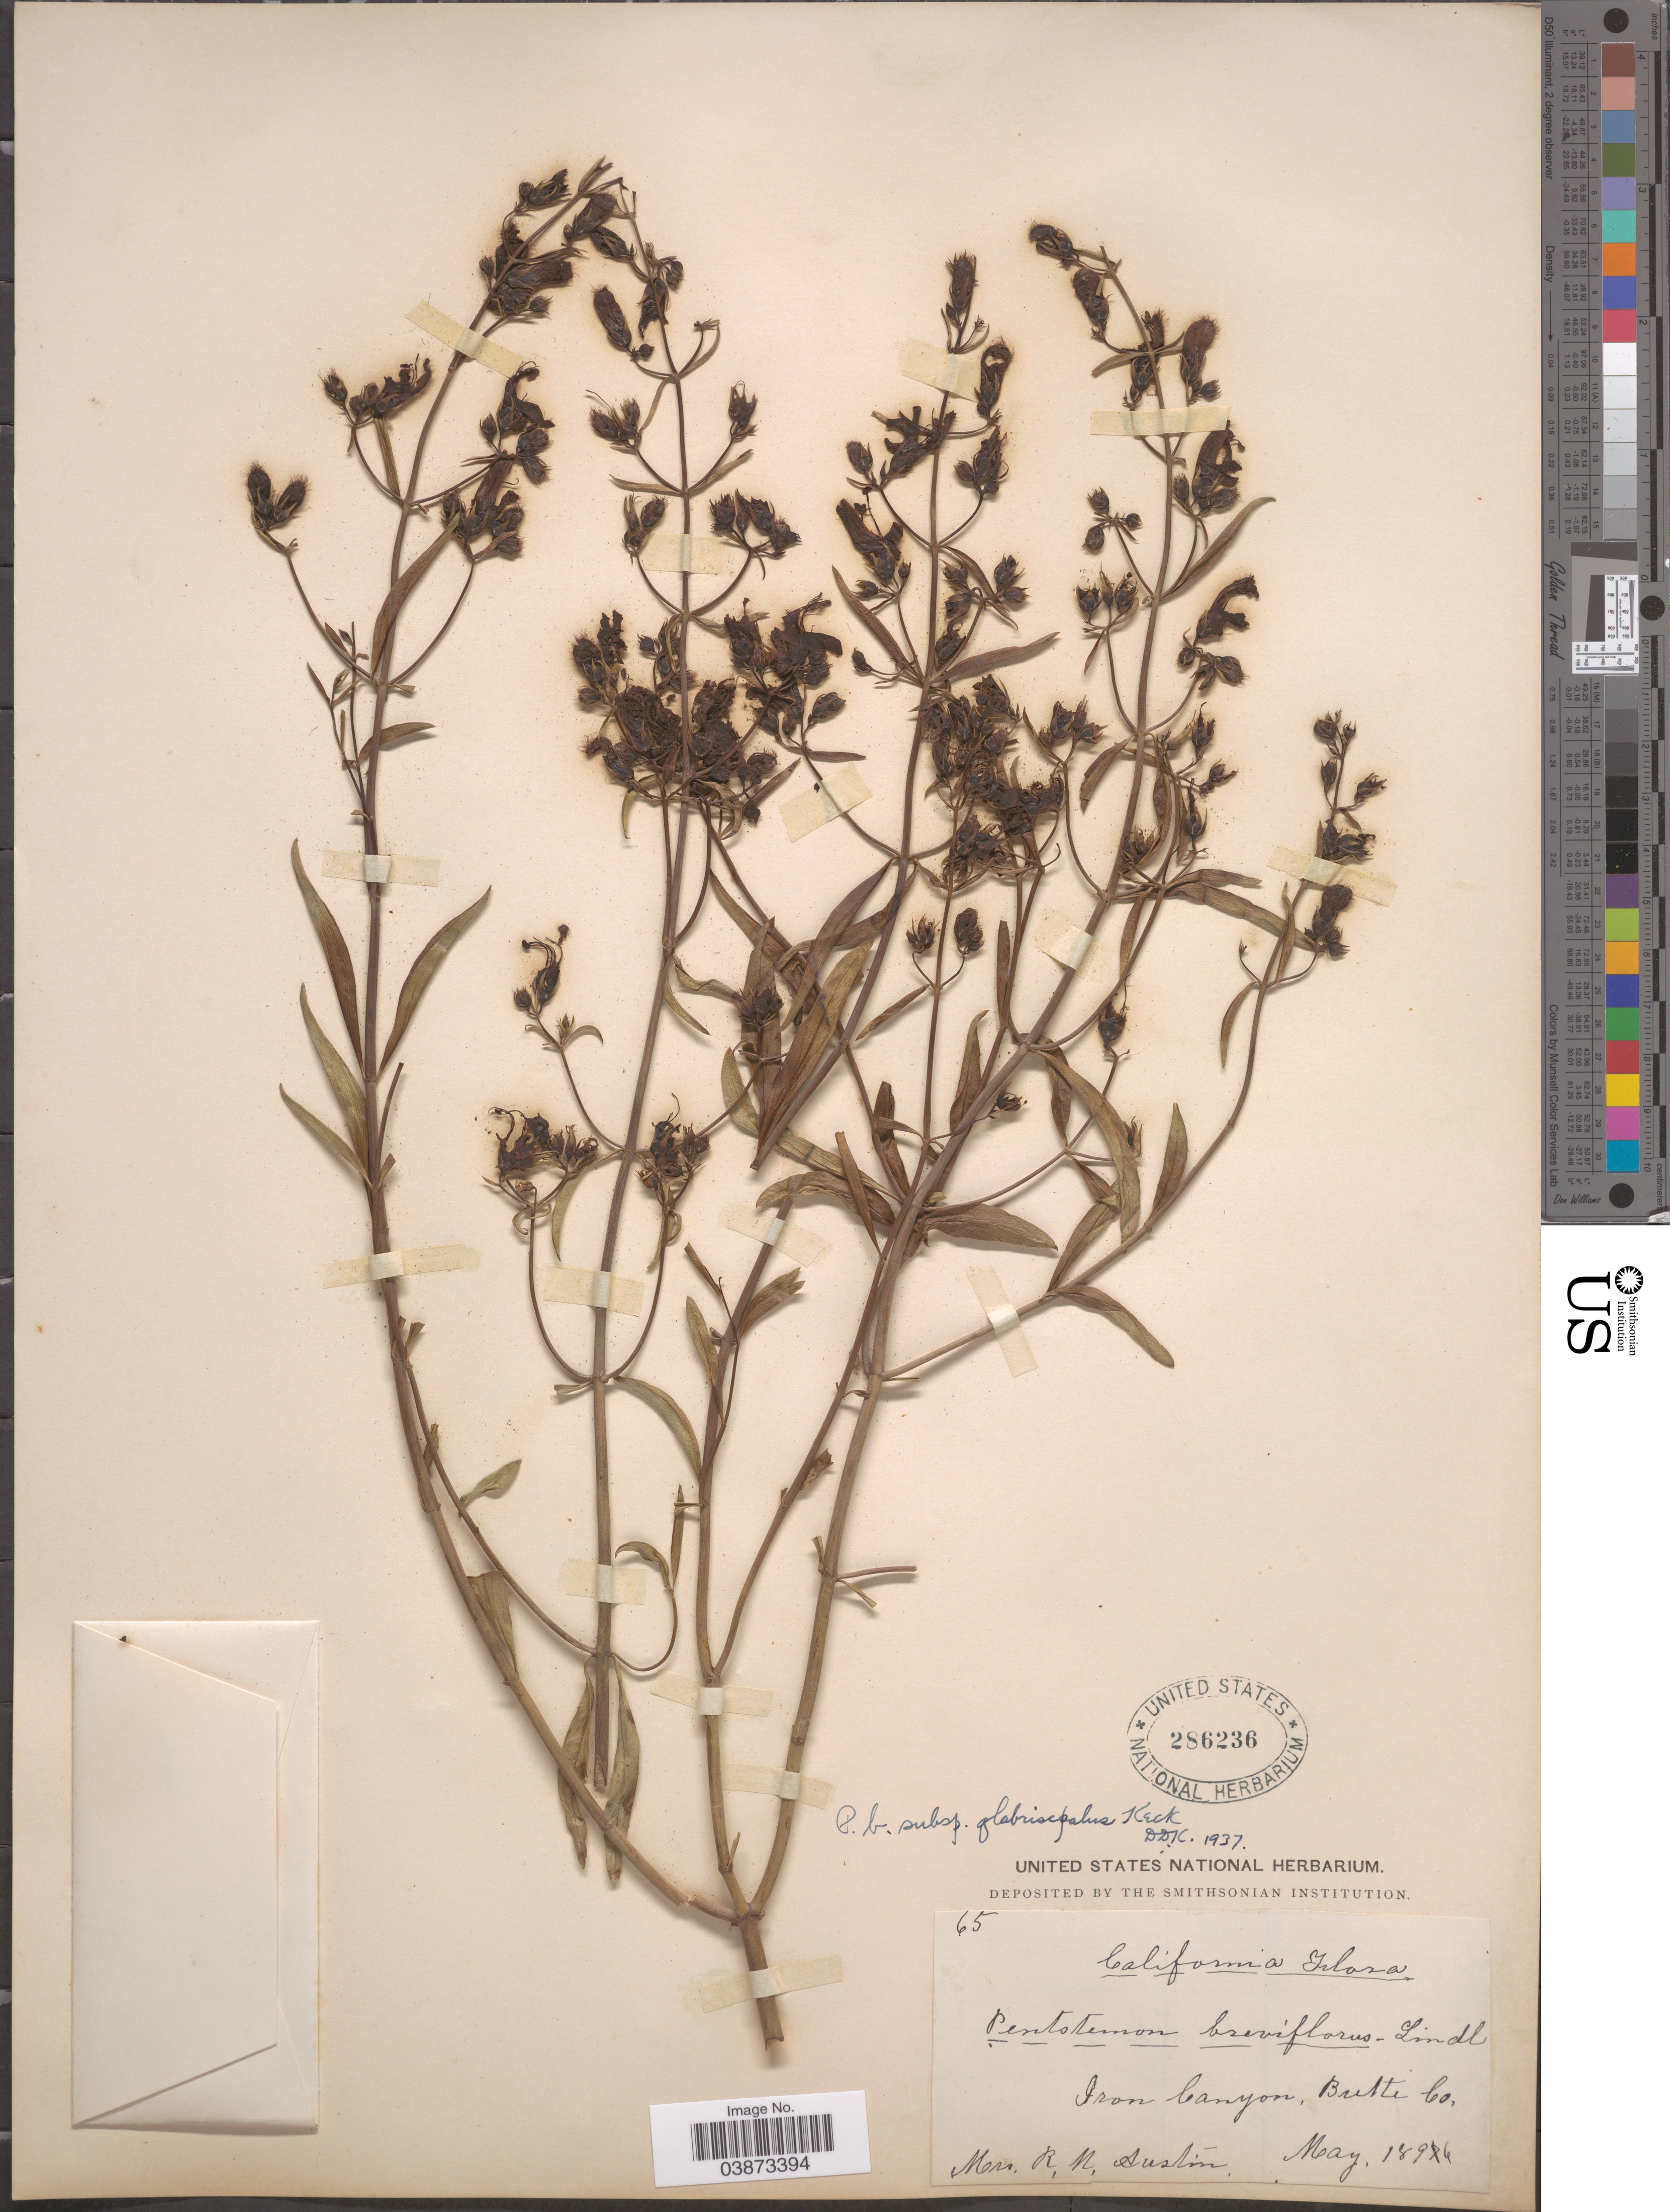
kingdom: Plantae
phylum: Tracheophyta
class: Magnoliopsida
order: Lamiales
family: Plantaginaceae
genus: Penstemon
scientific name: Penstemon breviflorus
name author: Lindl.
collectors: R. Austin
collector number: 65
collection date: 1896-05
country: United States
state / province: California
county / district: Butte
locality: Iron Canyon, Butte Co.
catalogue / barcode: US 286236